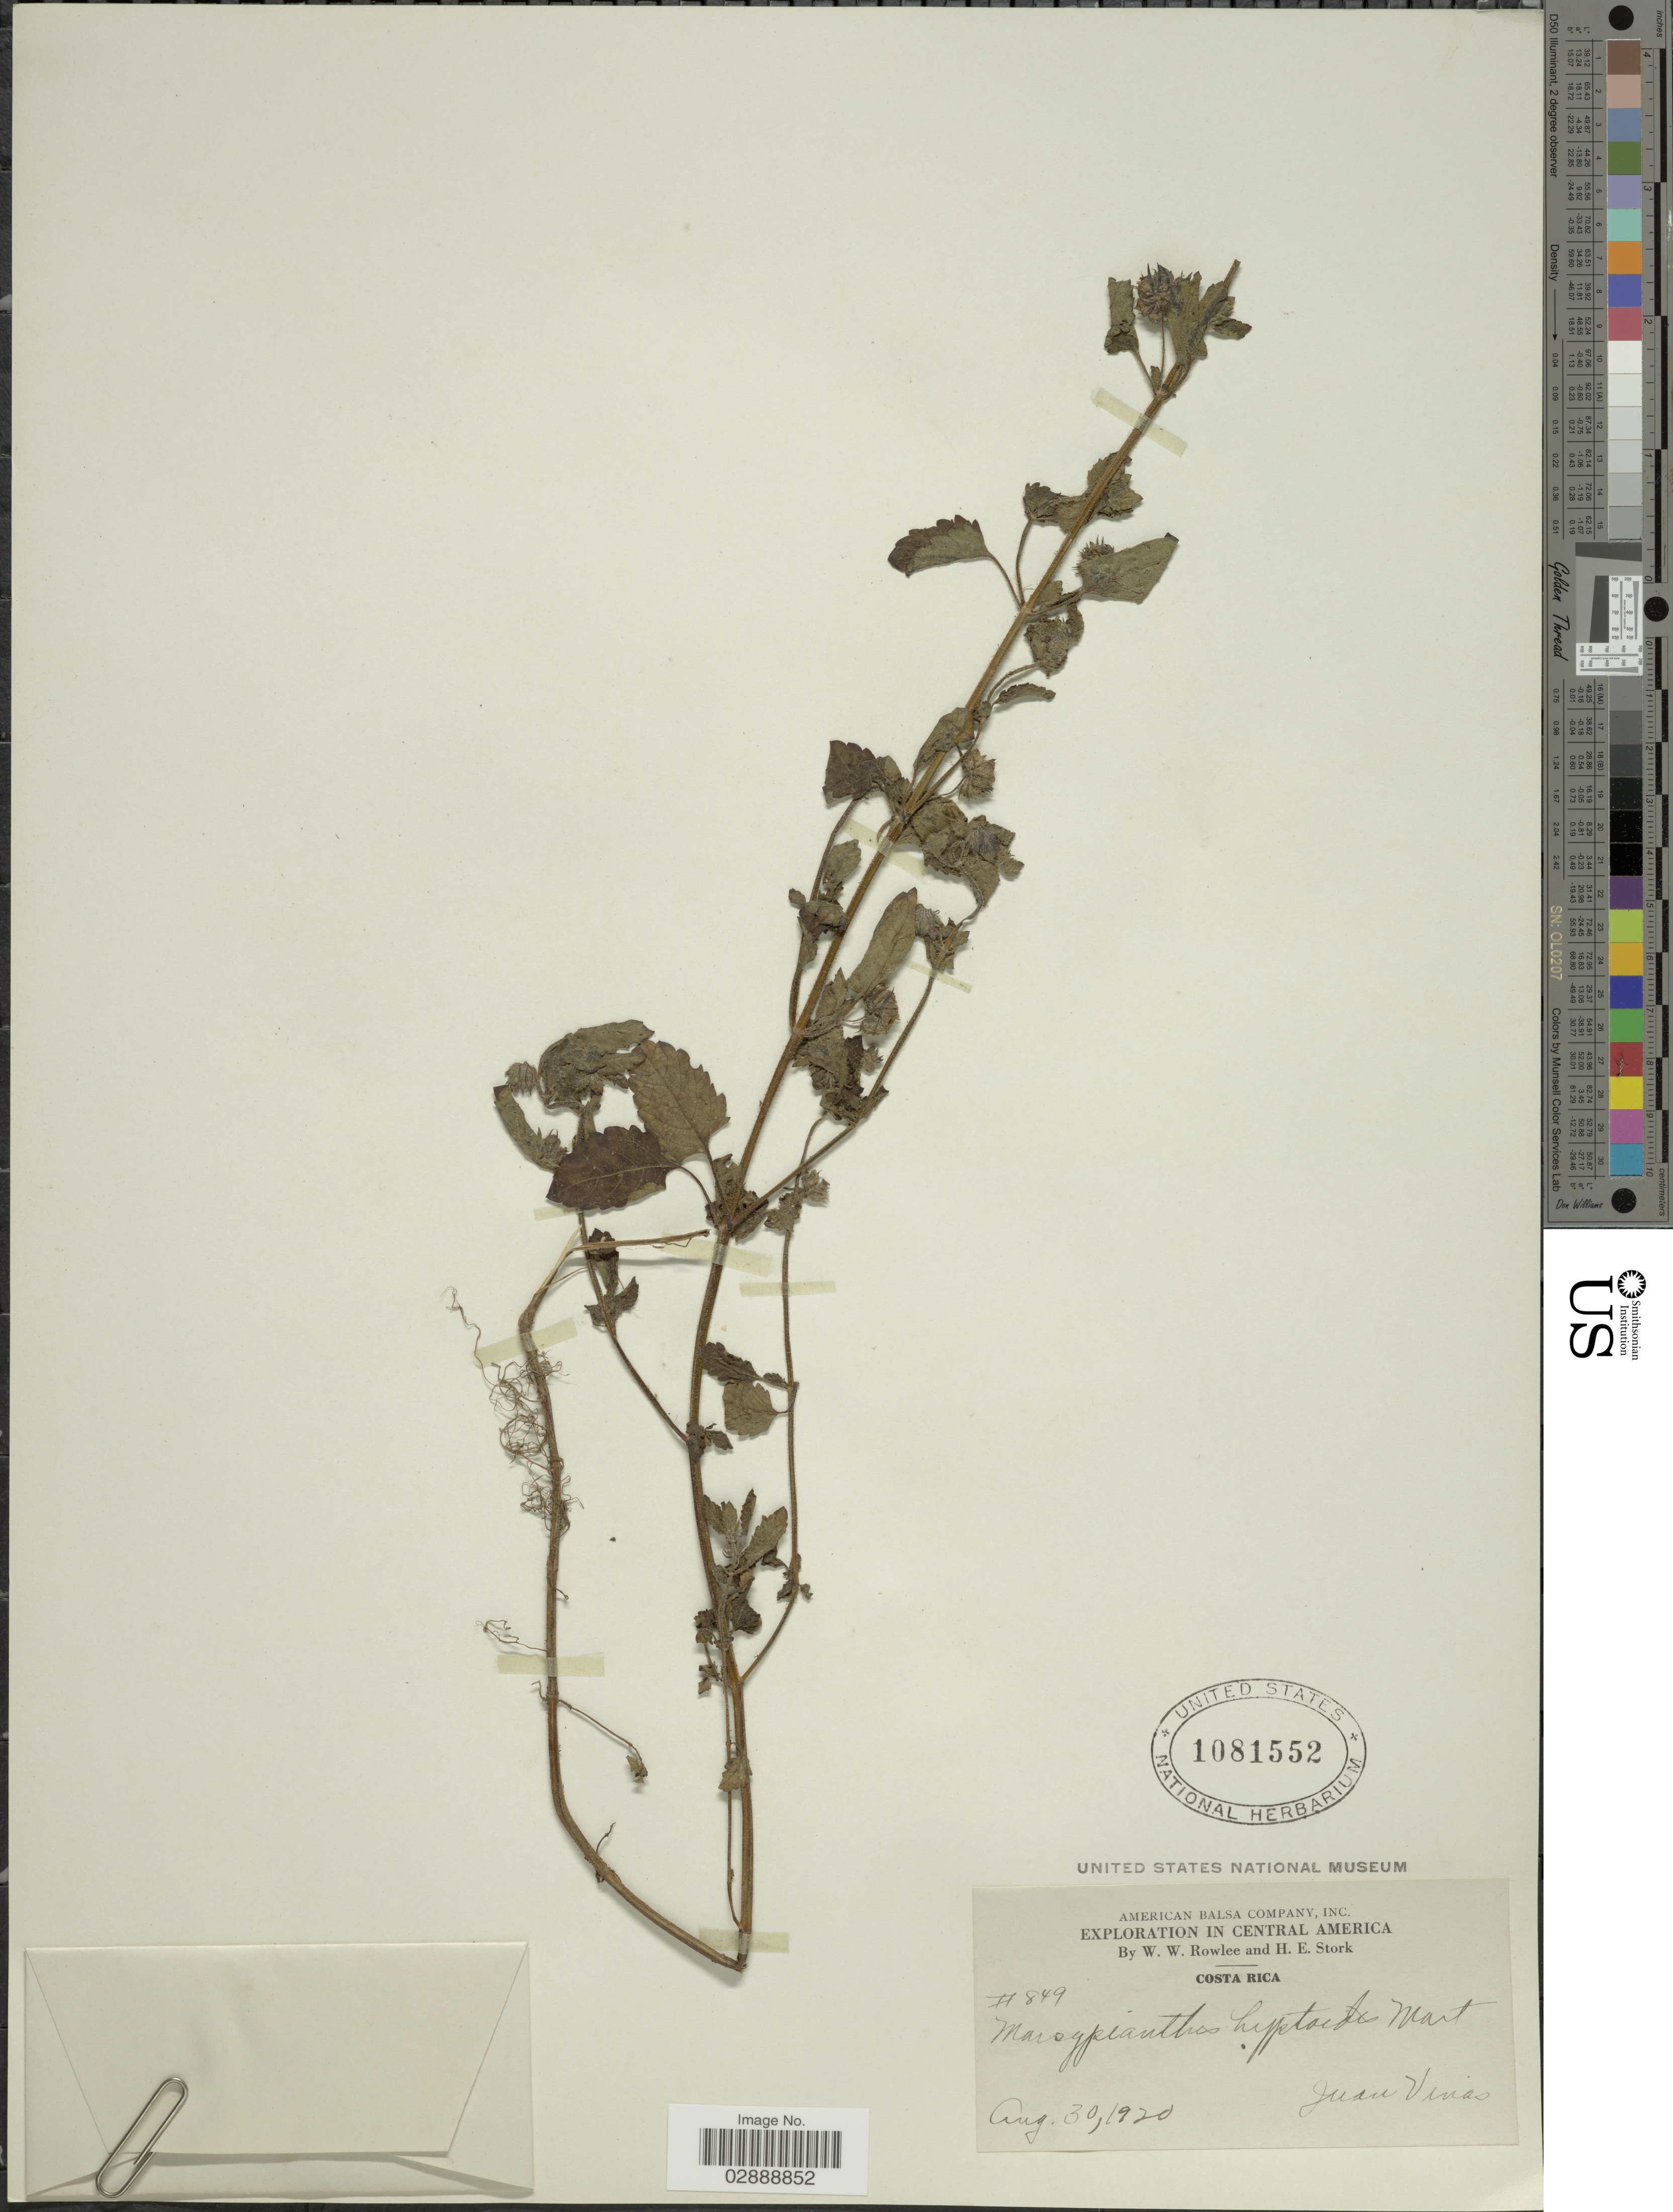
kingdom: Plantae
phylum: Tracheophyta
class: Magnoliopsida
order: Lamiales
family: Lamiaceae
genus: Marsypianthes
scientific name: Marsypianthes chamaedrys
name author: (Vahl) Kuntze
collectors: W. W. Rowlee & H. E. Stork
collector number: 849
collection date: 1920-08-30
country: Costa Rica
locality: Juan Vinas.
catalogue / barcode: US 1081552